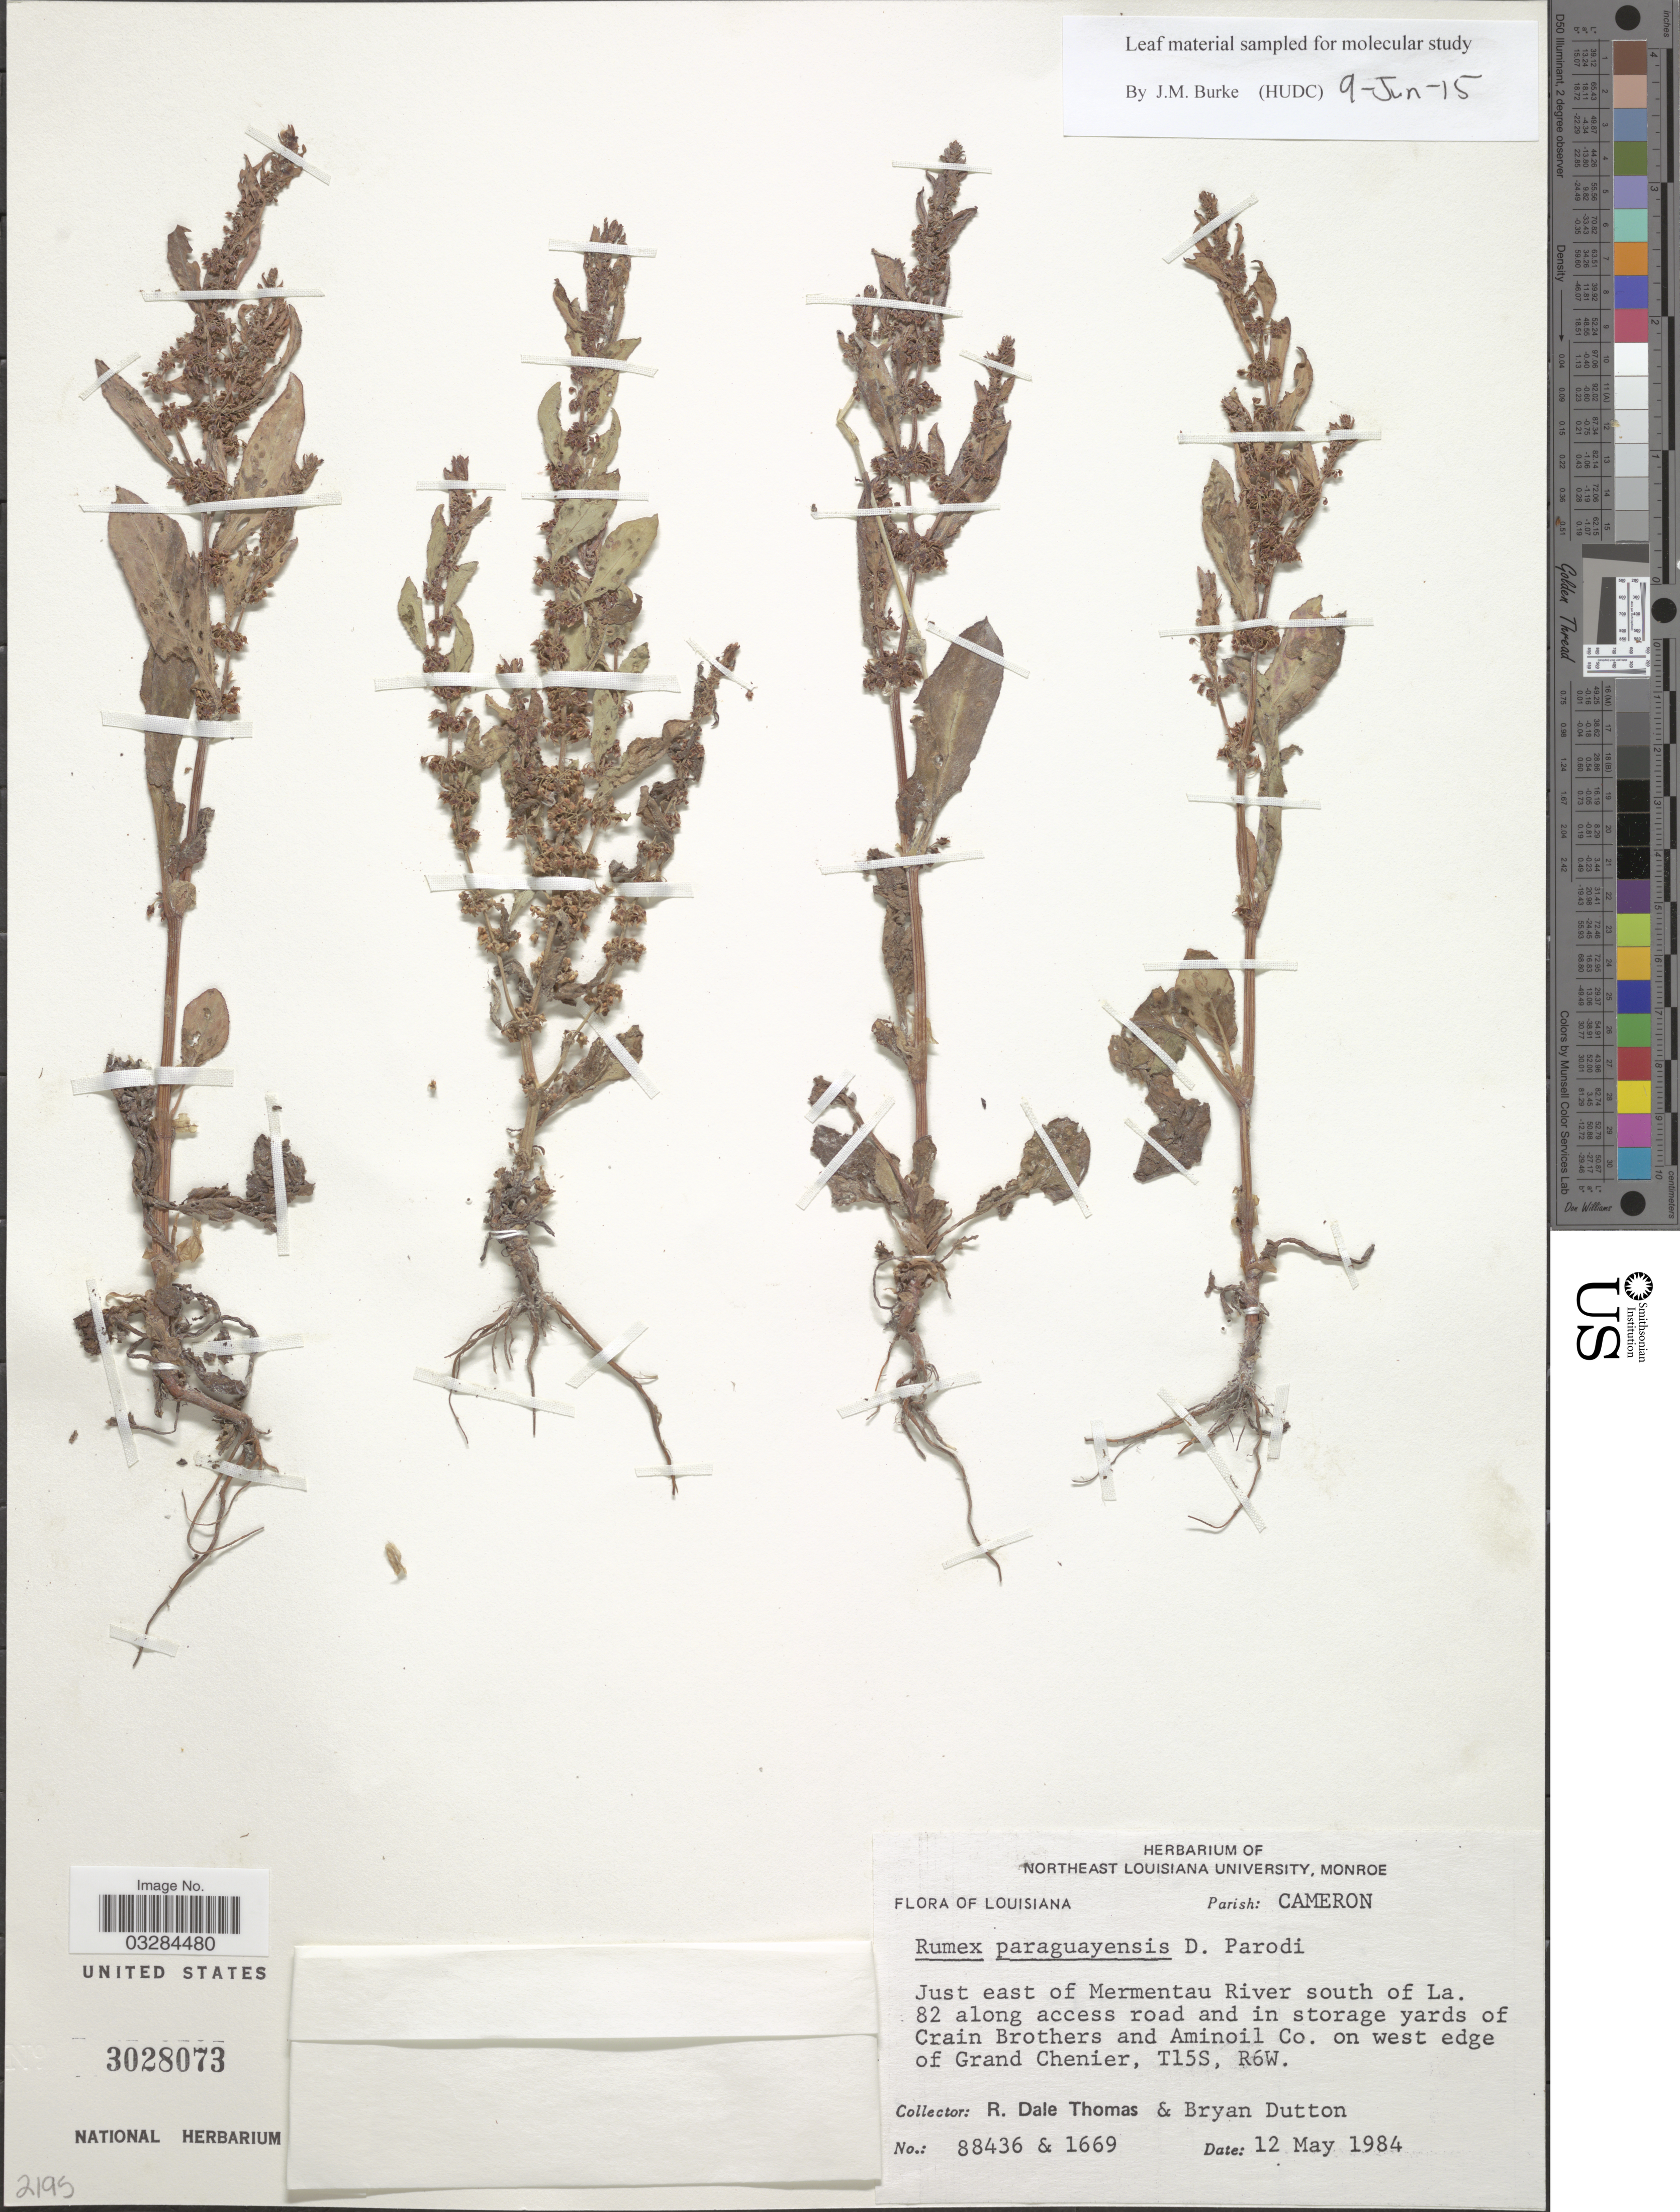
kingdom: Plantae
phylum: Tracheophyta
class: Magnoliopsida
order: Caryophyllales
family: Polygonaceae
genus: Rumex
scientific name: Rumex paraguayensis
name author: Parodi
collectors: R. Thomas & B. Dutton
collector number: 88436/1669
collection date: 1984-05-12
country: United States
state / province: Louisiana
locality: Parish: Cameron, Just east of Mermentau River south of La. 82 along access road and in storage yards of Crain Brothers and Aminoil Co. on west edge of Grand Chenier, T15S, R6W.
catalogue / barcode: US 3028073